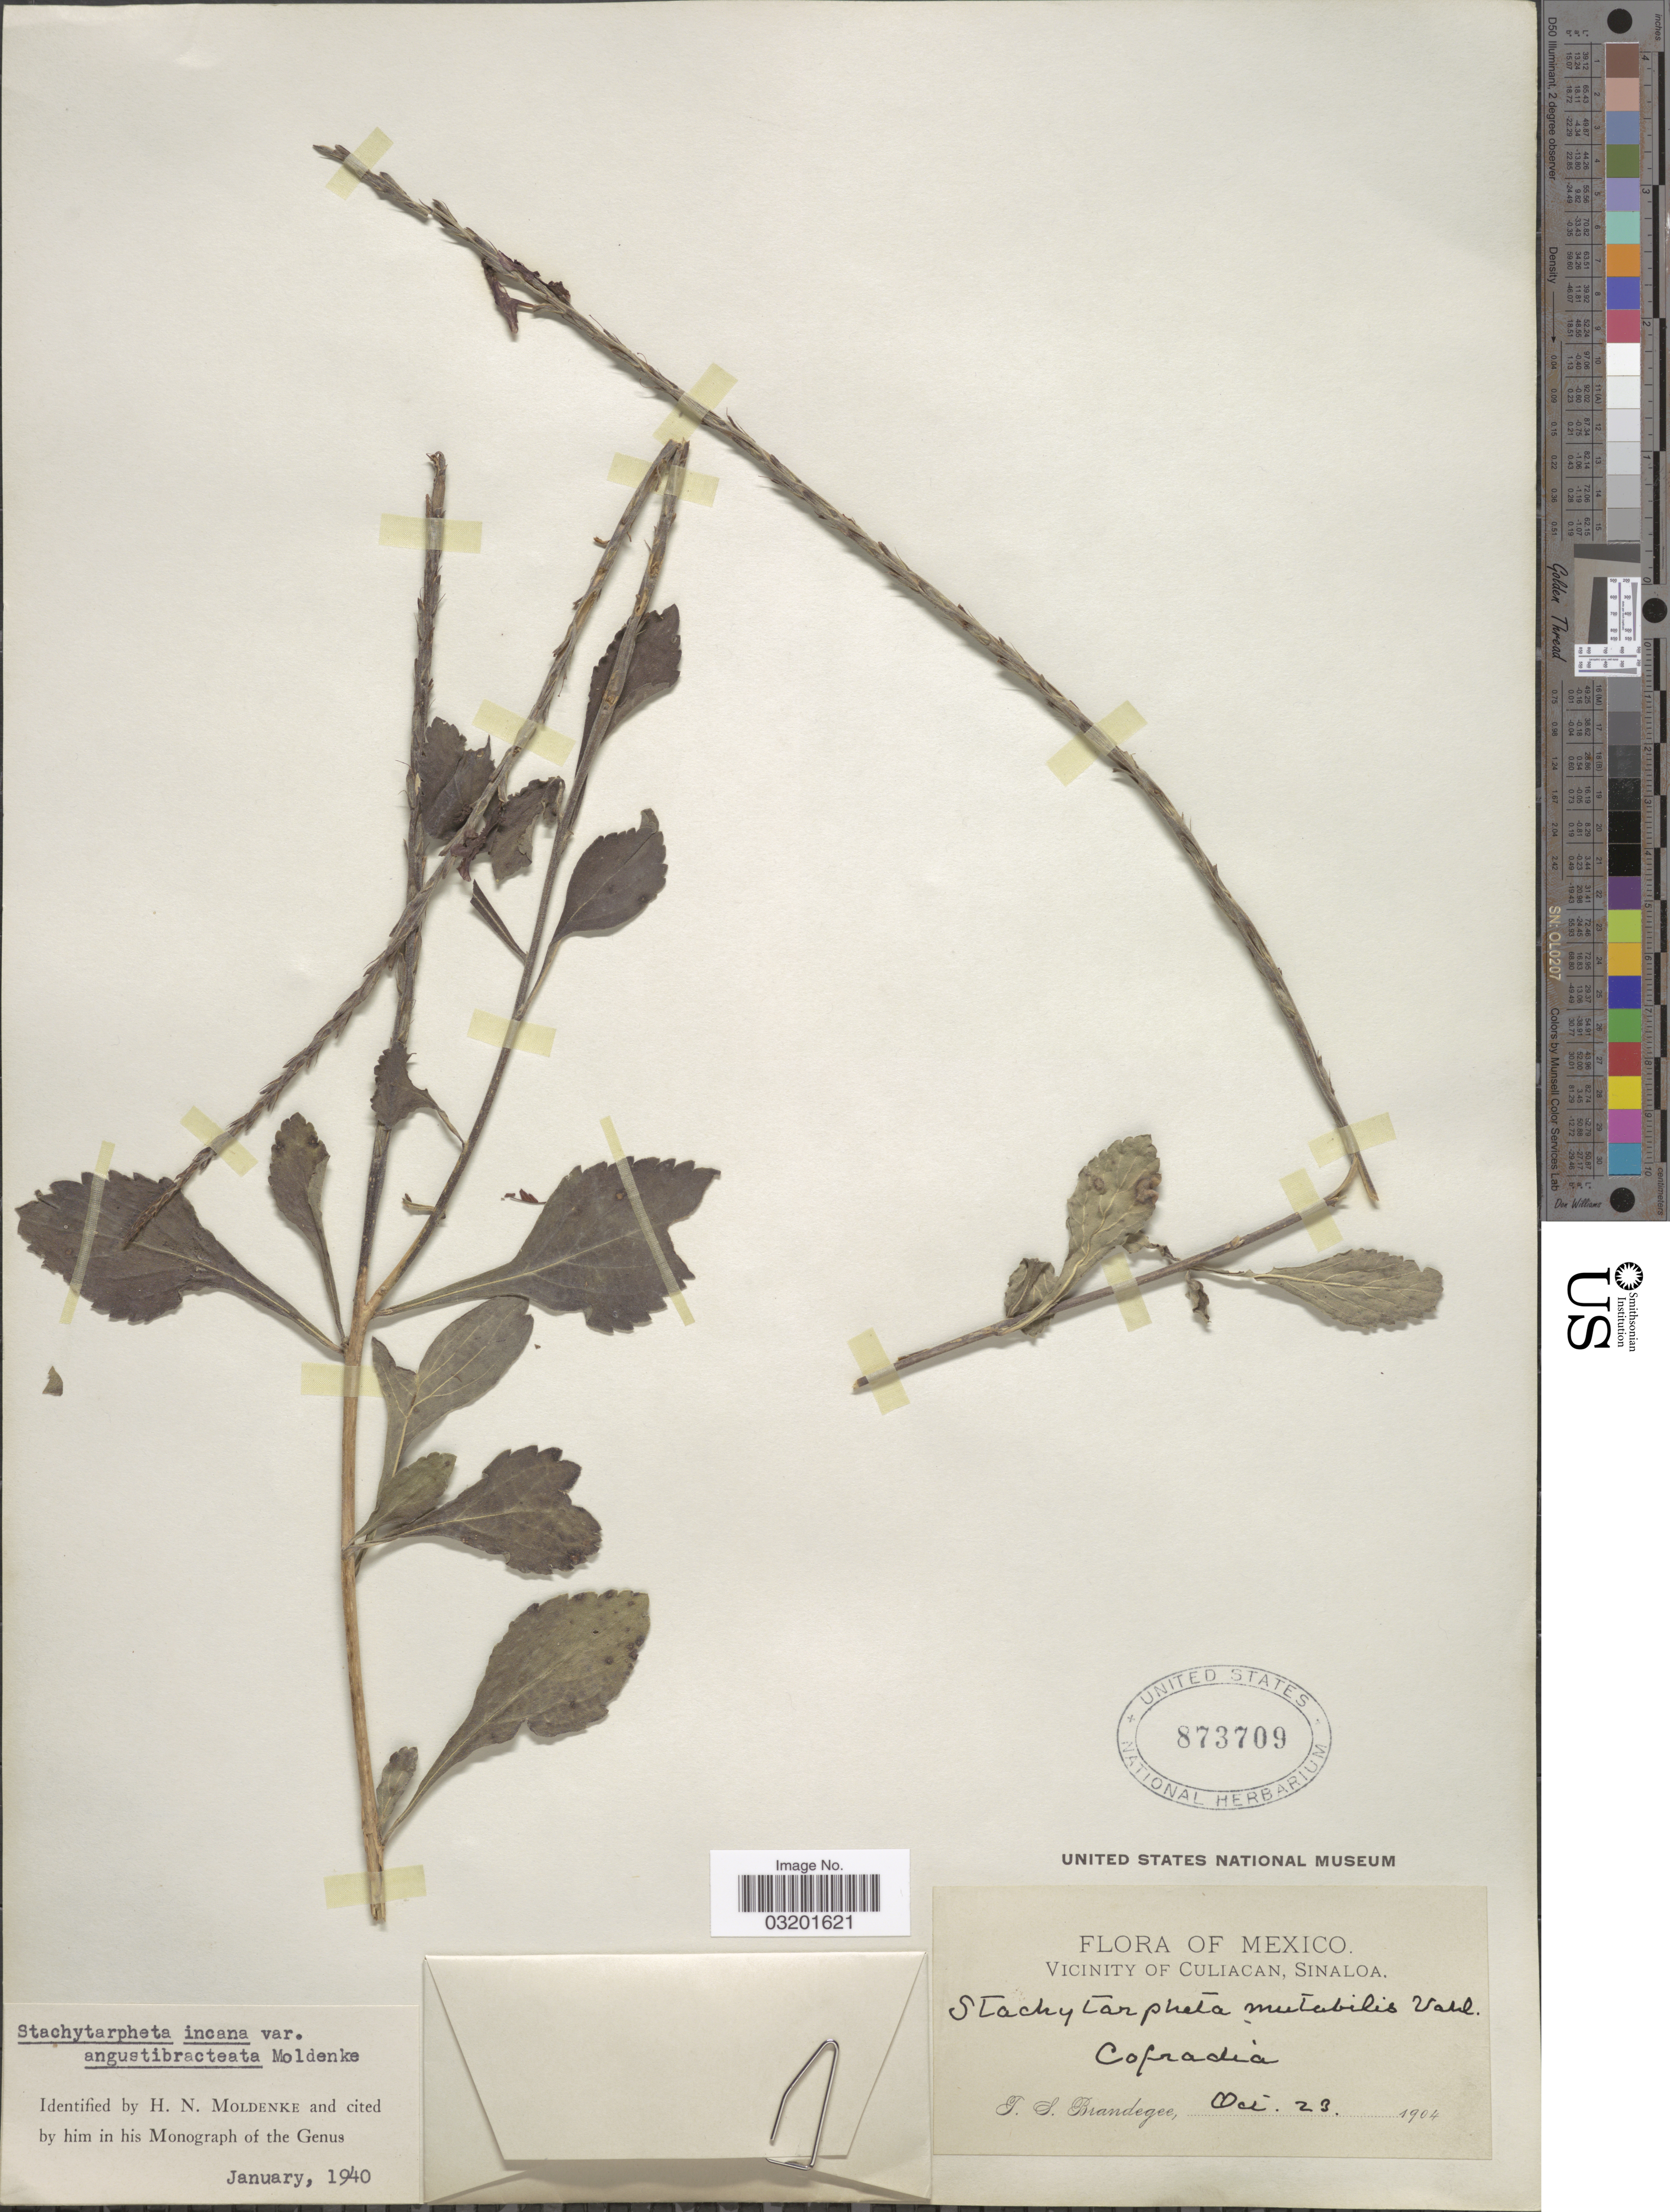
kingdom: Plantae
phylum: Tracheophyta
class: Magnoliopsida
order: Lamiales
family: Verbenaceae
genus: Stachytarpheta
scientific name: Stachytarpheta incana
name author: Moldenke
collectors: T. S. Brandegee (herbarium)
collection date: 1904-10-23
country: Mexico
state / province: Sinaloa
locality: Vicinity of Culiacan. Cofradia.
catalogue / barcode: US 873709